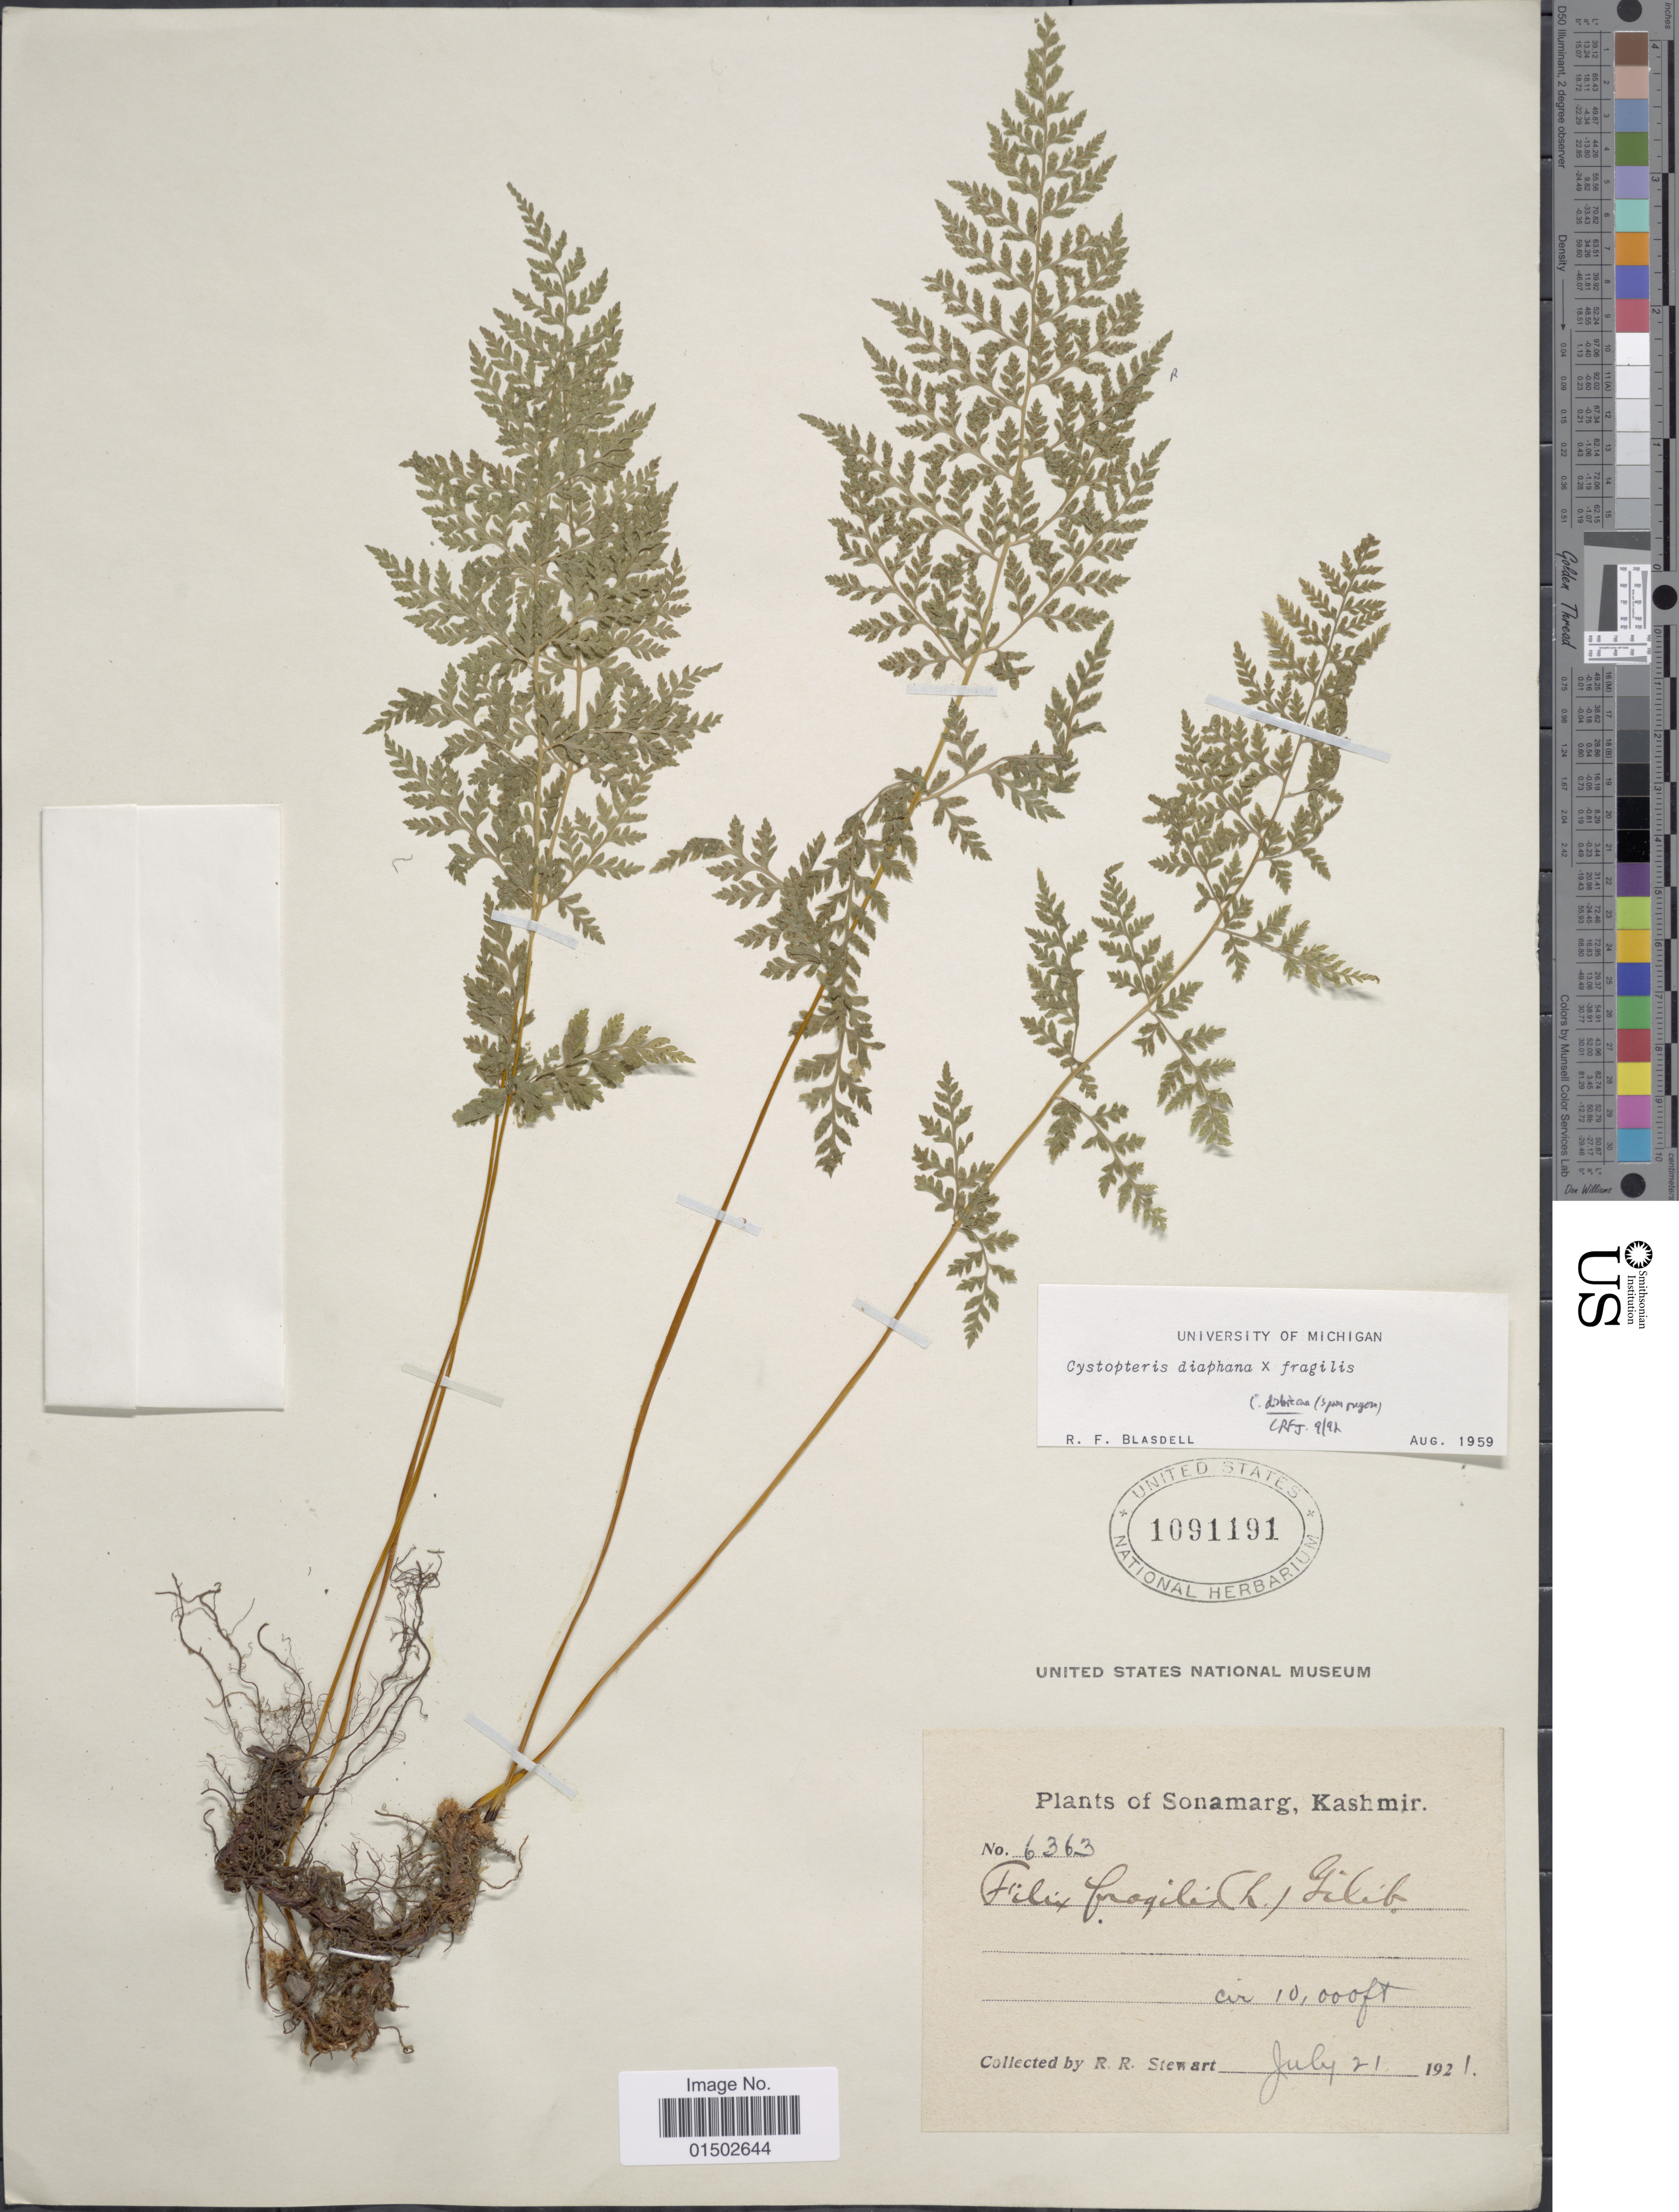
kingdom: Plantae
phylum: Tracheophyta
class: Polypodiopsida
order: Polypodiales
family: Cystopteridaceae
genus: Cystopteris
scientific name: Cystopteris fragilis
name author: (L.) Bernh.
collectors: R. R. Stewart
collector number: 6363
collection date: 1921-07-21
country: India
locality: Sonamarg, Kashmir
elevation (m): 3048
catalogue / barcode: US 1091191